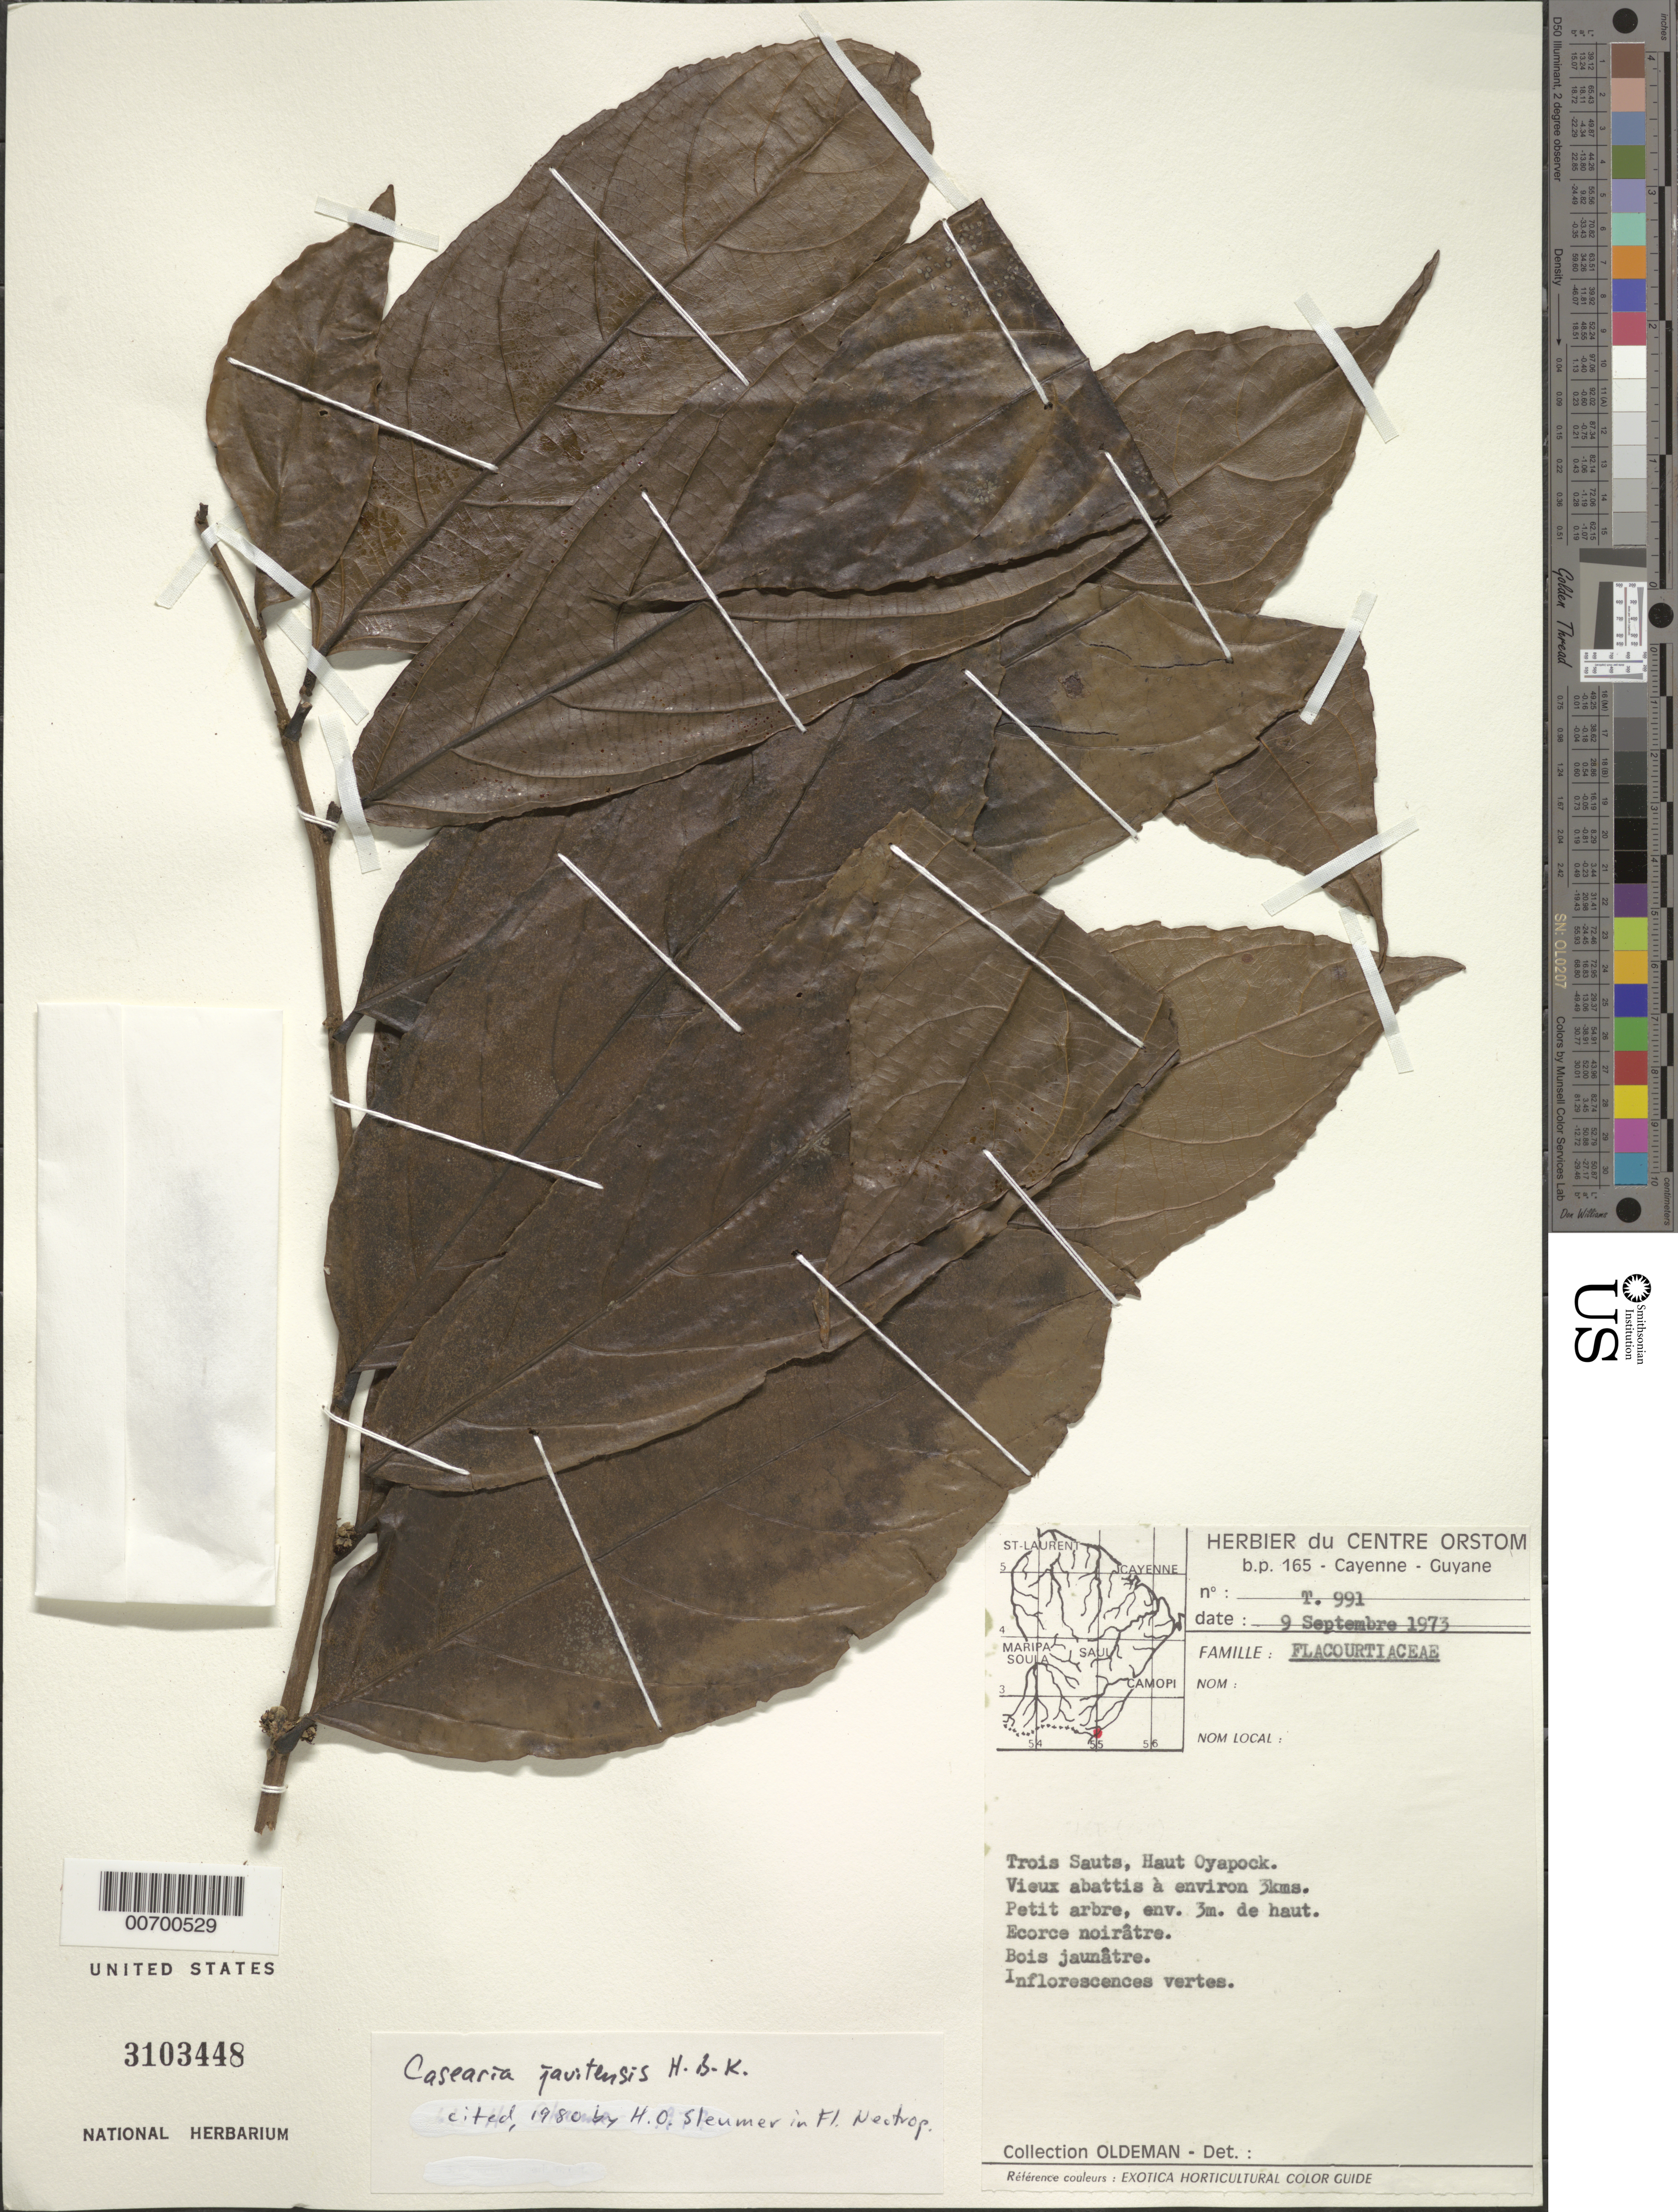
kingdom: Plantae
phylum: Tracheophyta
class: Magnoliopsida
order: Malpighiales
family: Salicaceae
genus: Piparea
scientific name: Piparea multiflora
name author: C.F. Gaertn.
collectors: R. Oldeman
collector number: T 991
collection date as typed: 9-Sep-73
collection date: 1973-09-09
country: French Guiana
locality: Trois Sauts, Haut Oyapock, vieux abattis a environ 3 km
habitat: Understory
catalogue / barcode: US 3103448